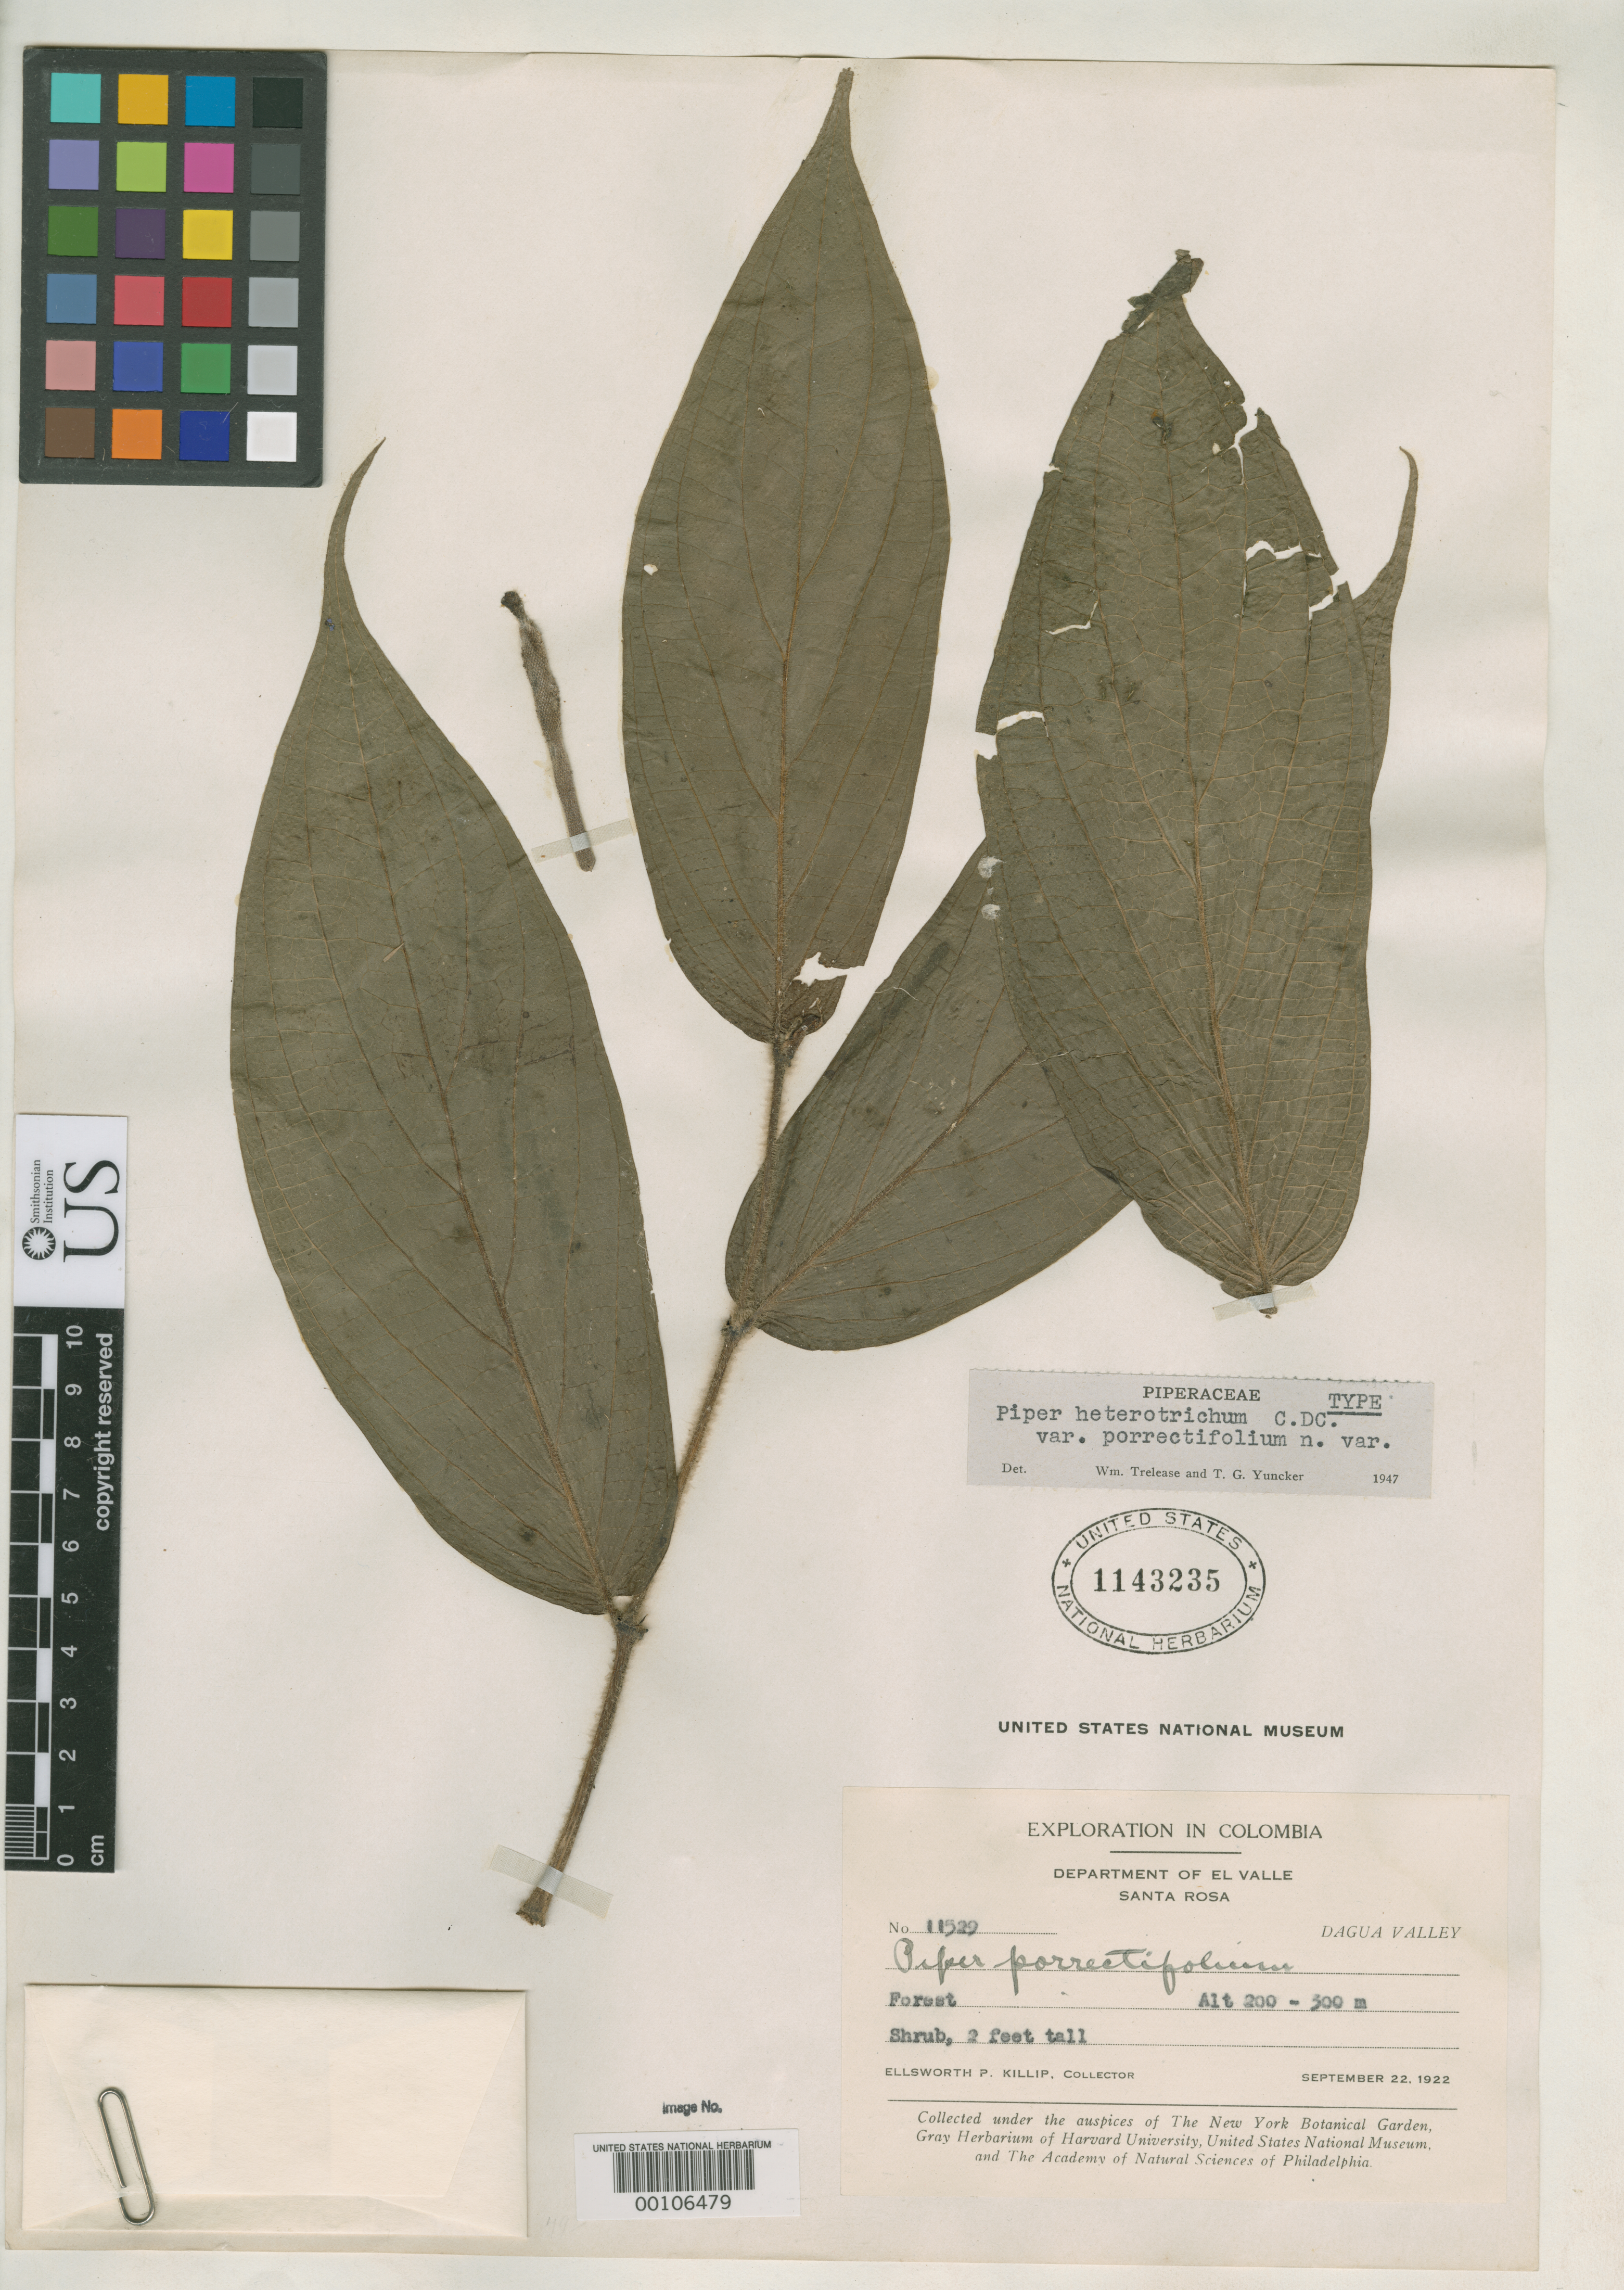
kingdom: Plantae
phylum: Tracheophyta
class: Magnoliopsida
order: Piperales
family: Piperaceae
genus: Piper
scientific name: Piper heterotrichum var. porrectifolium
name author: Trel. & Yunck.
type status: Holotype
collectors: E. P. Killip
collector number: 11529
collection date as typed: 22 Sep 1922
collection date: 1922-09-22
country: Colombia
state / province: Valle del Cauca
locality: Dagua Valley, Santa Rosa.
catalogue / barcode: US 1143235